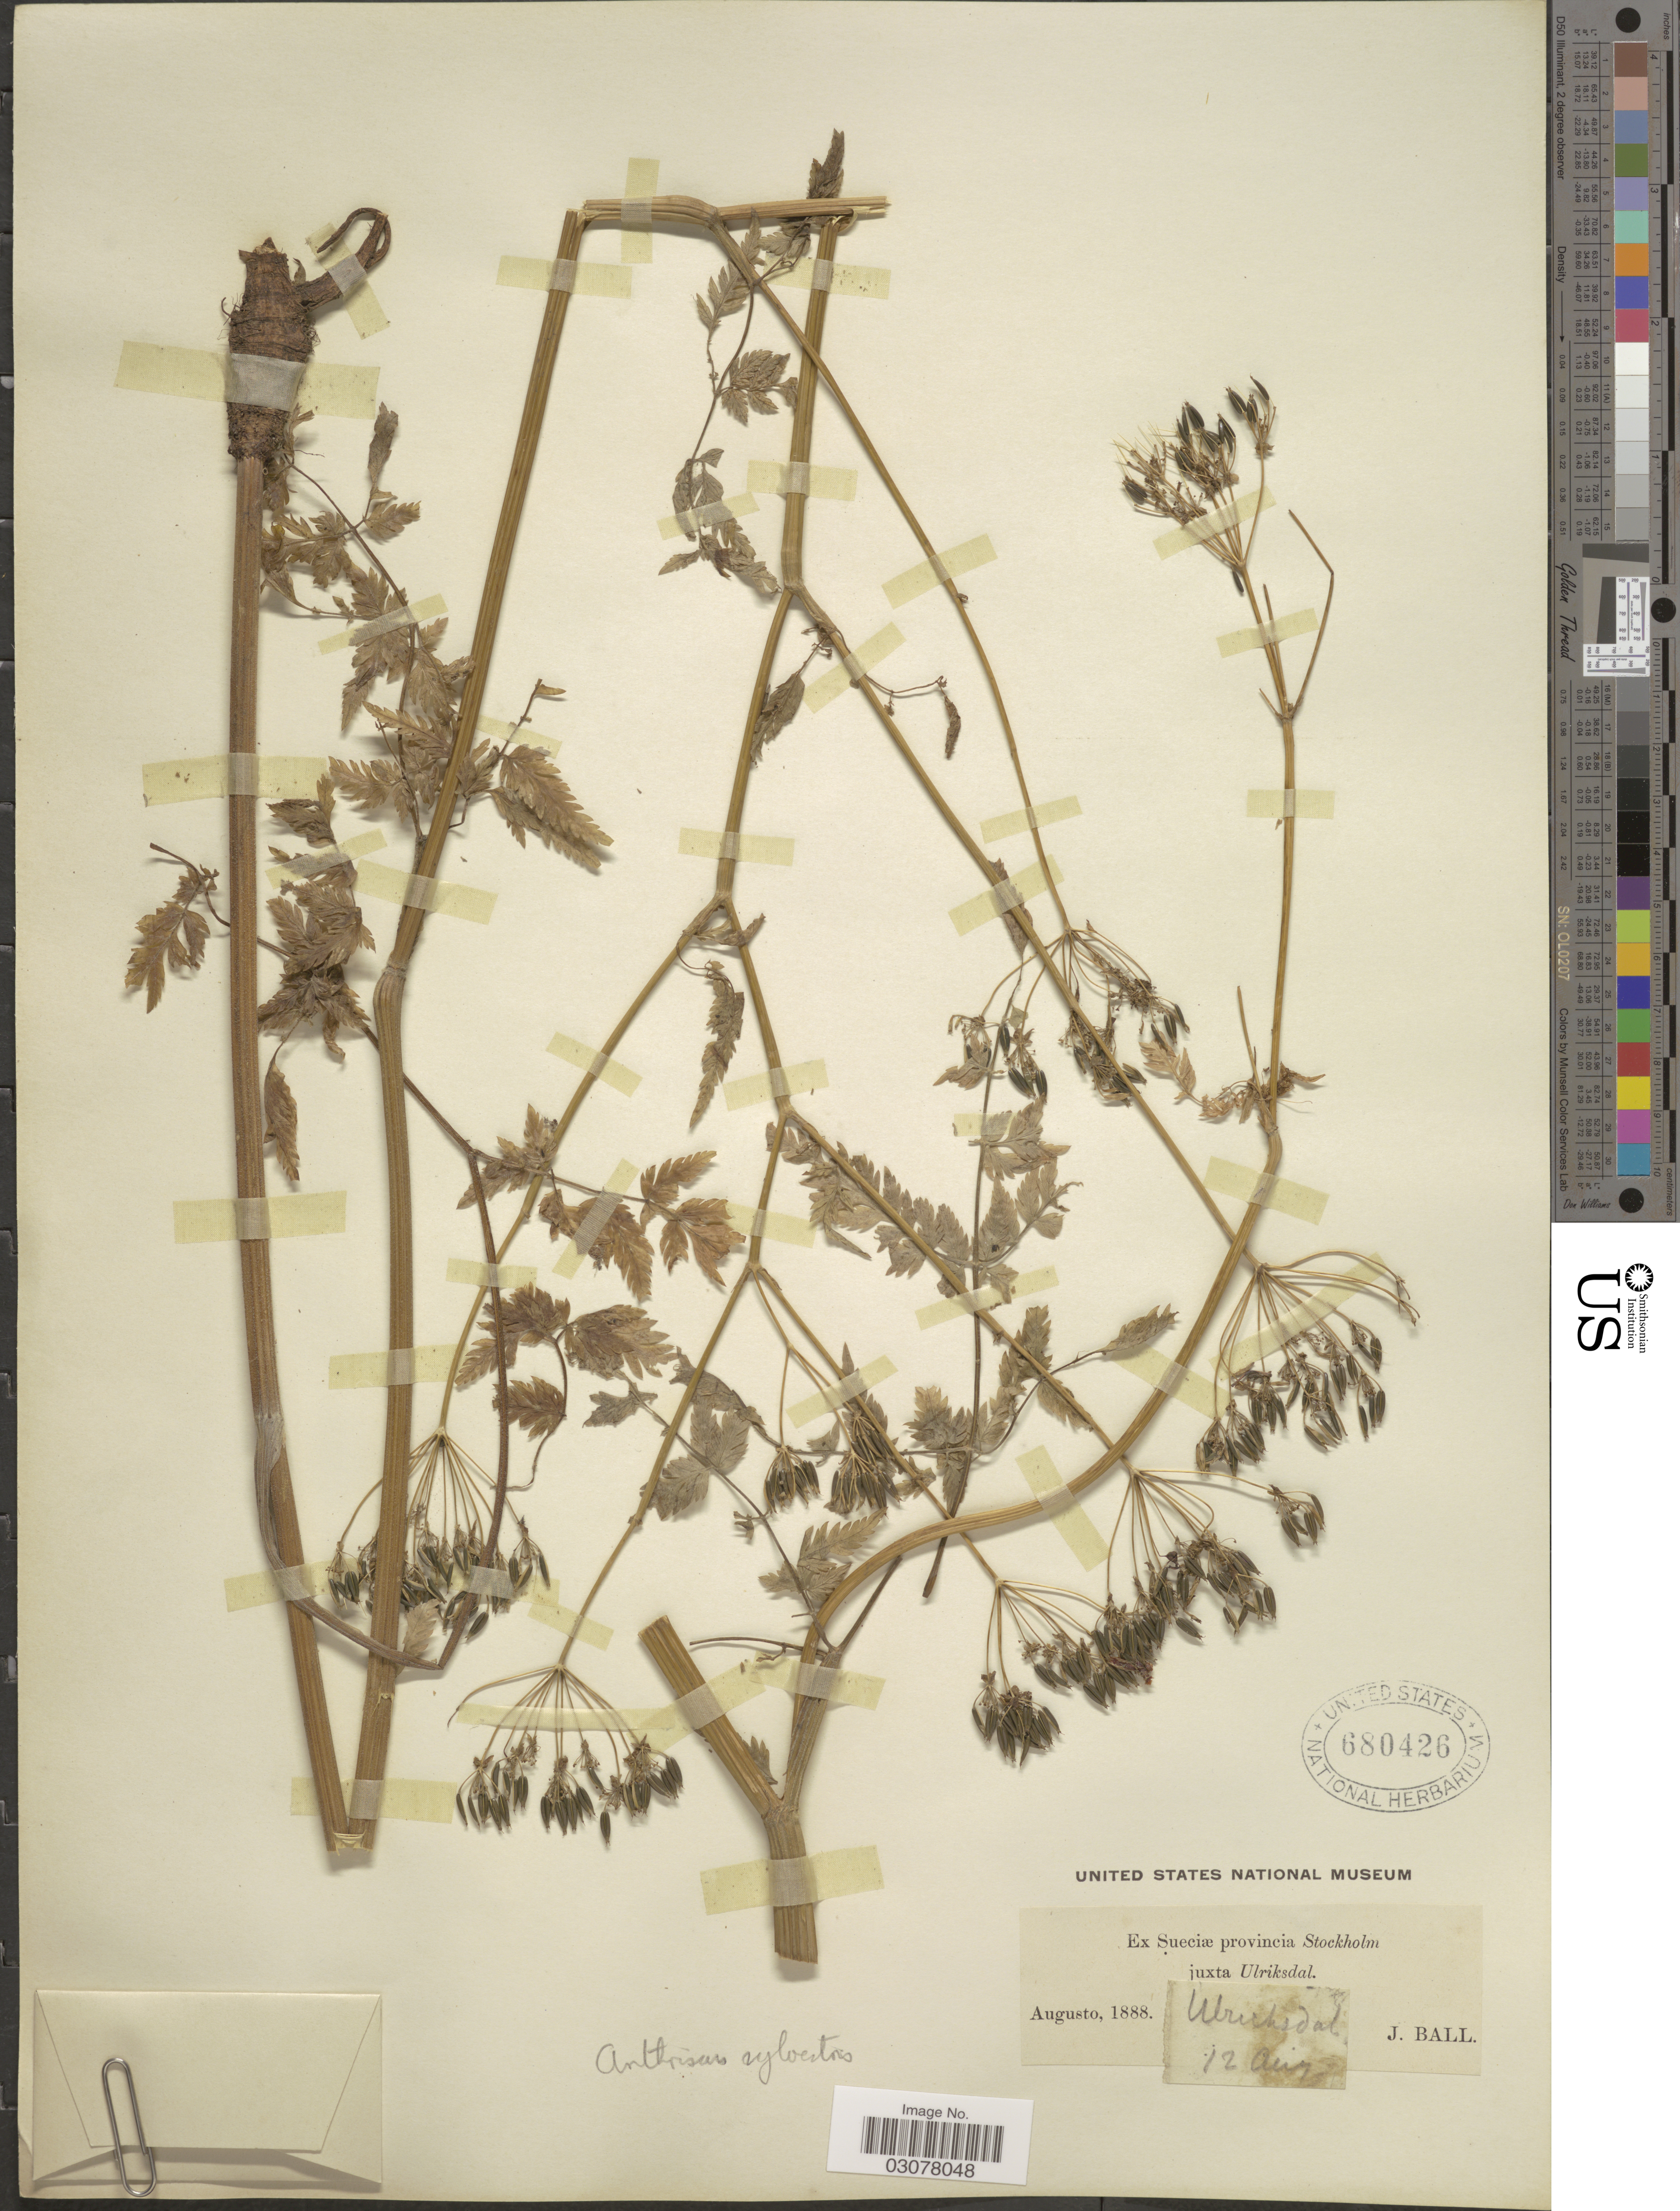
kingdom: Plantae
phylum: Tracheophyta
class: Magnoliopsida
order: Apiales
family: Apiaceae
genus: Anthriscus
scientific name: Anthriscus sylvestris subsp. sylvestris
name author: (L.) Hoffm.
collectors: J. Ball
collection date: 1888-08-12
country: Sweden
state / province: Stockholm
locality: Ex Sueciæ provincia Stockholm juxta Ulriksdal. Ulricksdal.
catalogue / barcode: US 680426